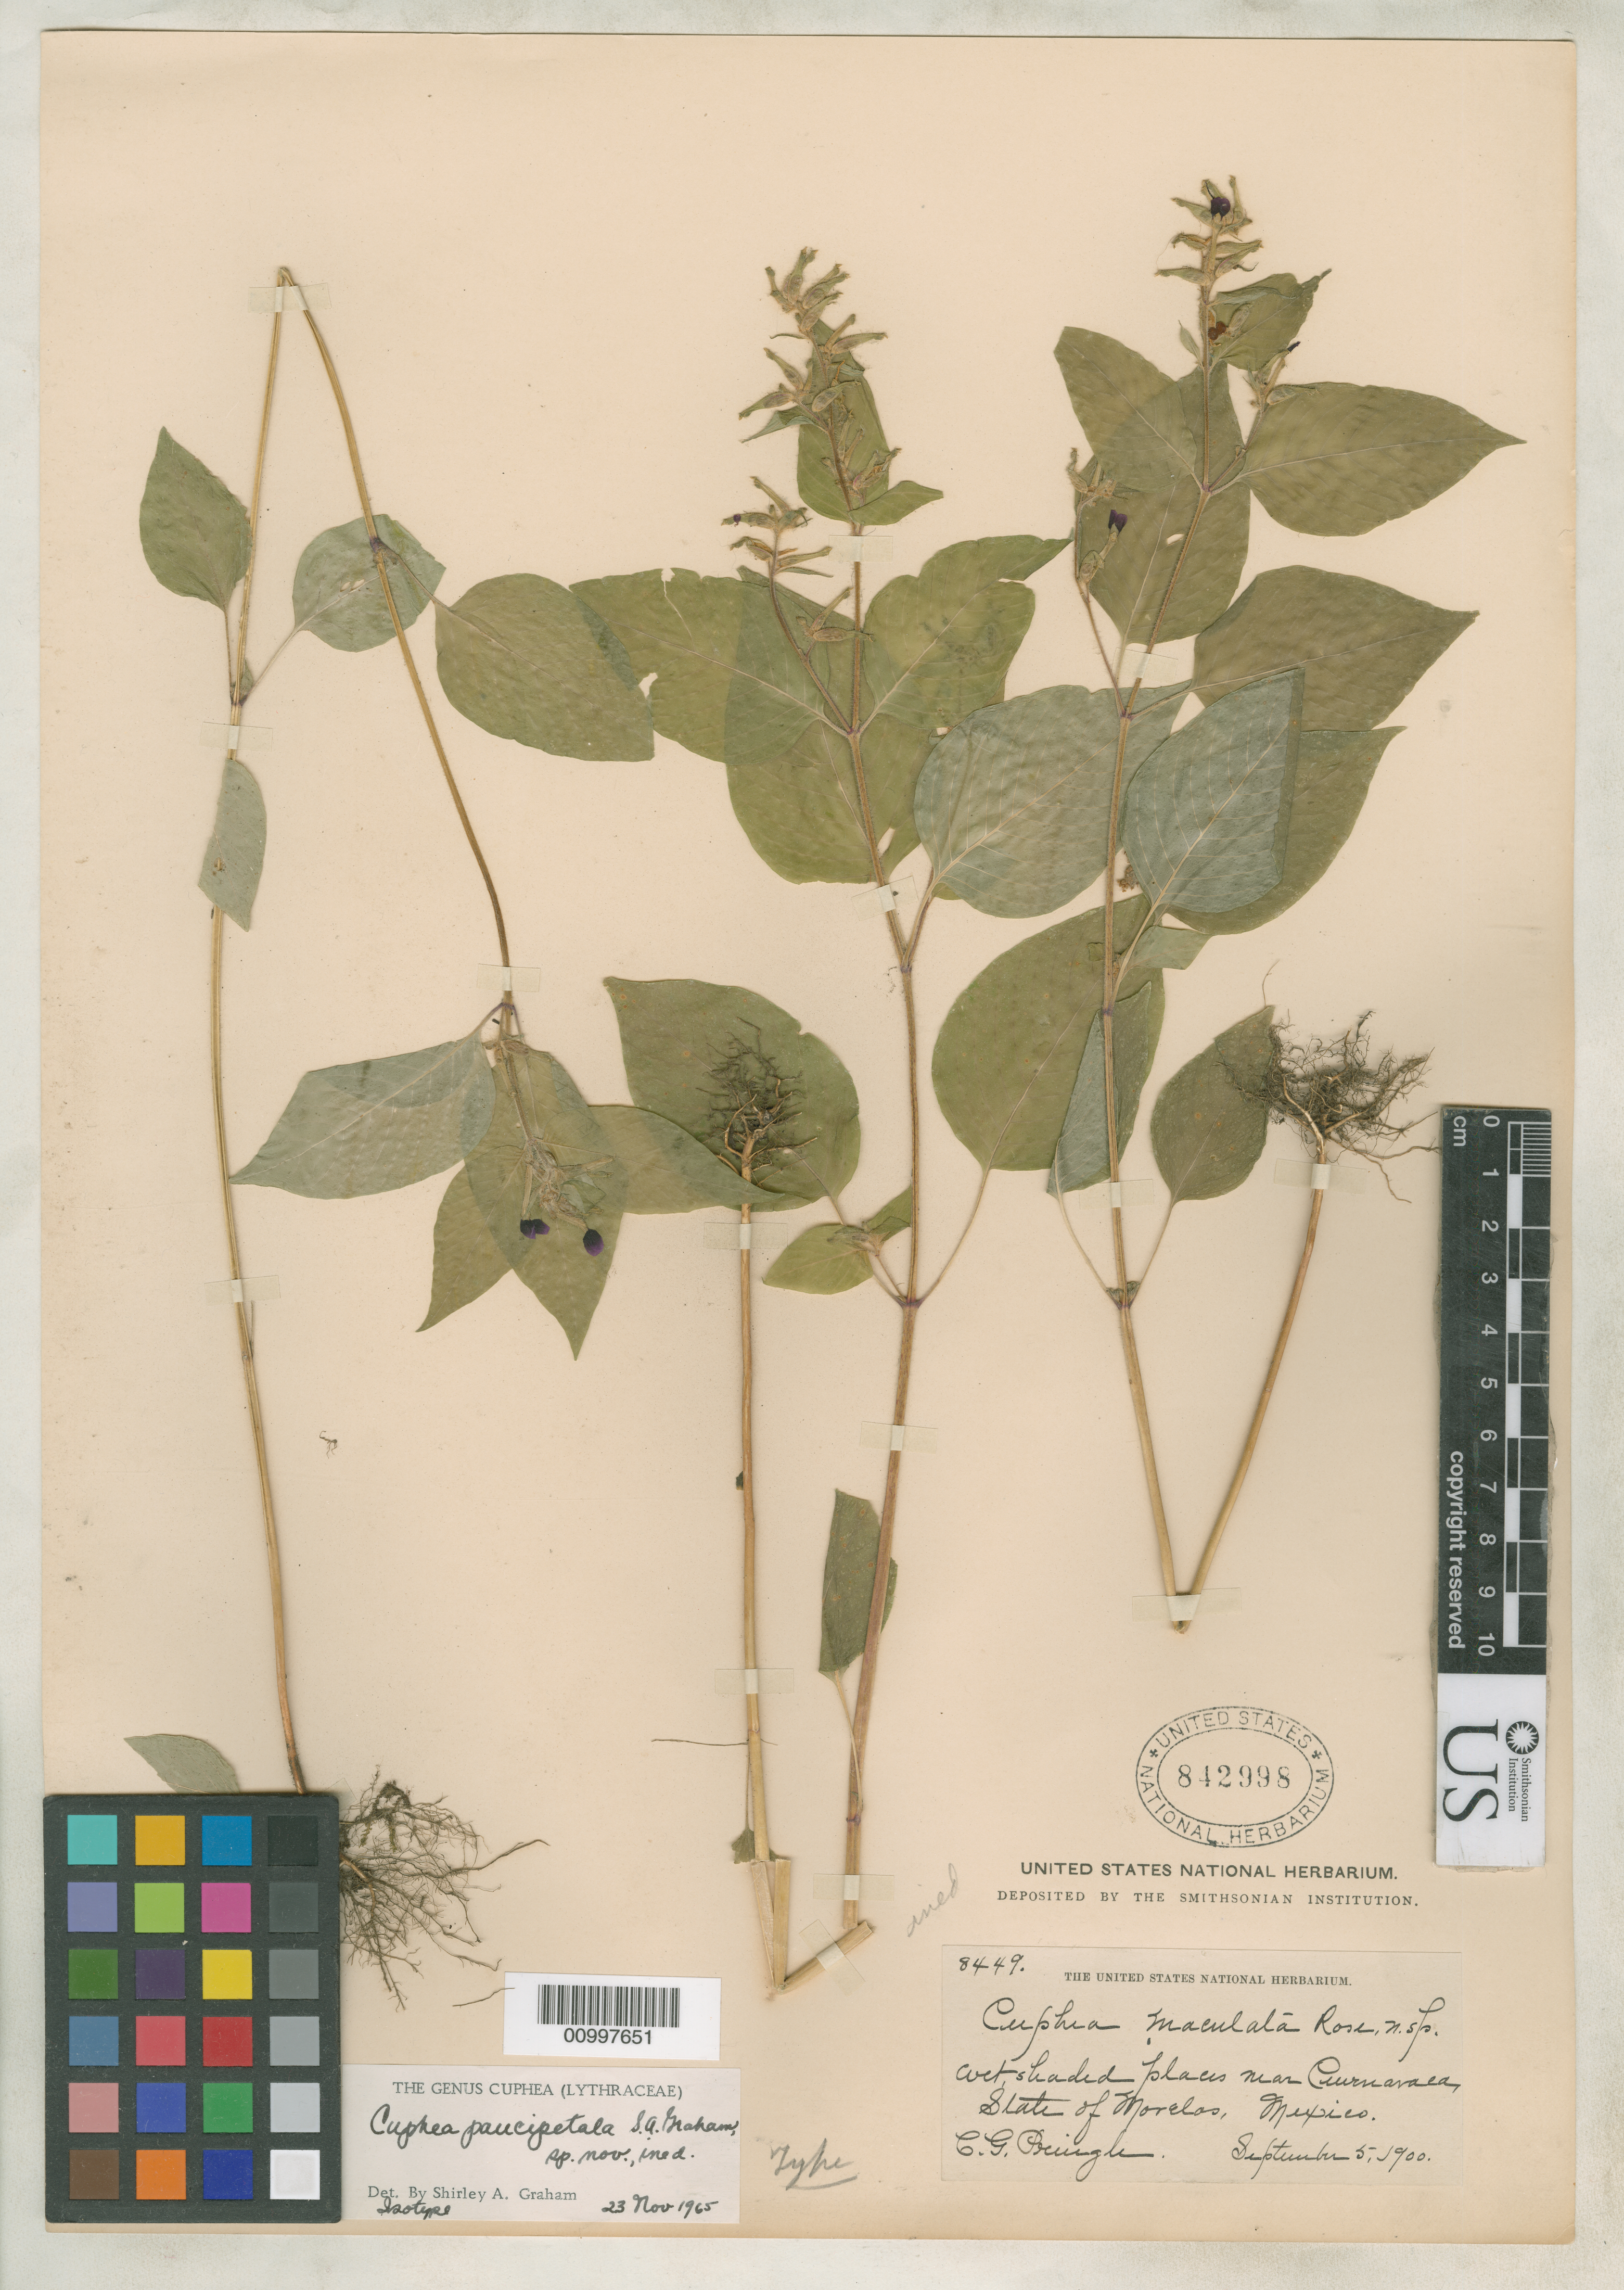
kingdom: Plantae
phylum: Tracheophyta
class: Magnoliopsida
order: Myrtales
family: Lythraceae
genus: Cuphea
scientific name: Cuphea paucipetala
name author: S.A. Graham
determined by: Graham, Shirley Ann Tousch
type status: Isotype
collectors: C. G. Pringle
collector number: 8449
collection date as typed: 05 Sep 1900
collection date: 1900-09-05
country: Mexico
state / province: Morelos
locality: Wet shaded places near Cuernavaca.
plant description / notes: Originally labeled as "Cuphea maculata Rose, n. sp." [ined. Name, apparently never published]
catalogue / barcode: US 842998